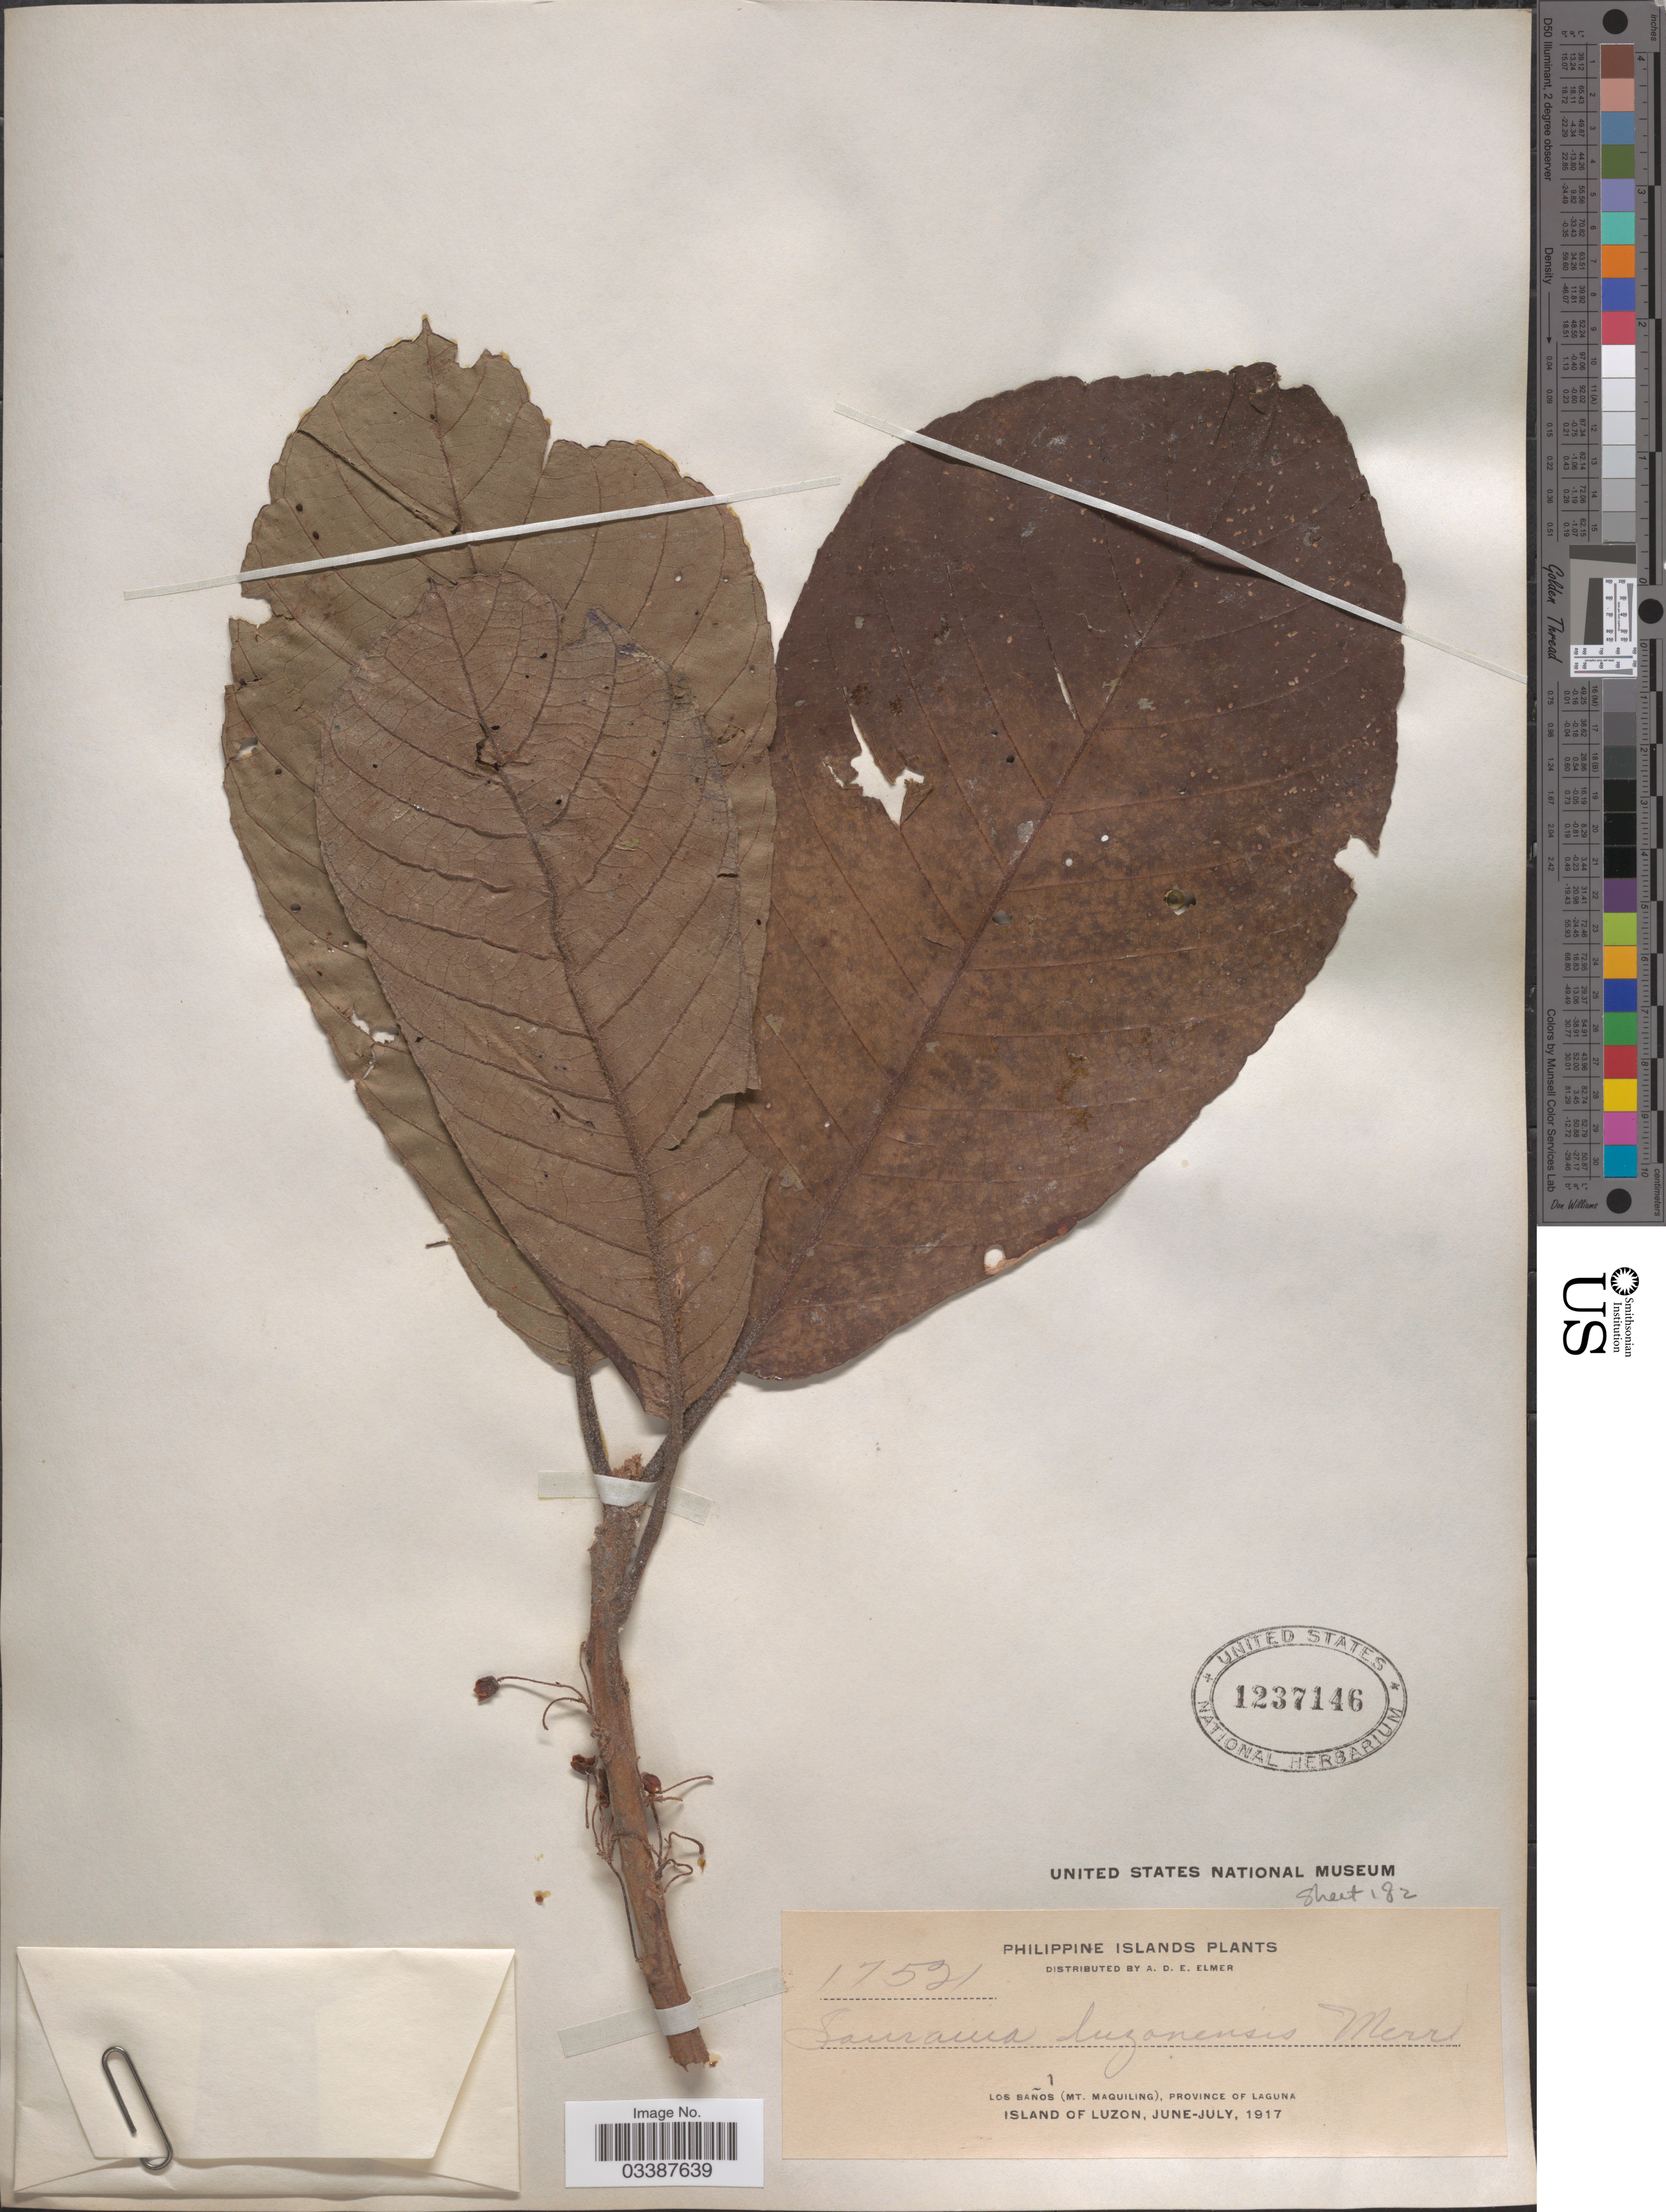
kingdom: Plantae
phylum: Tracheophyta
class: Magnoliopsida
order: Ericales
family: Actinidiaceae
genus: Saurauia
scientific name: Saurauia luzoniensis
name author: Merr.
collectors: A. D. E. Elmer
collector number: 17521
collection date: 1917-06/1917-07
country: Philippines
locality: Philippine Islands, Los Baños (Mt. Maquiling), Province of Laguna, Island of Luzon.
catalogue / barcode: US 1237146